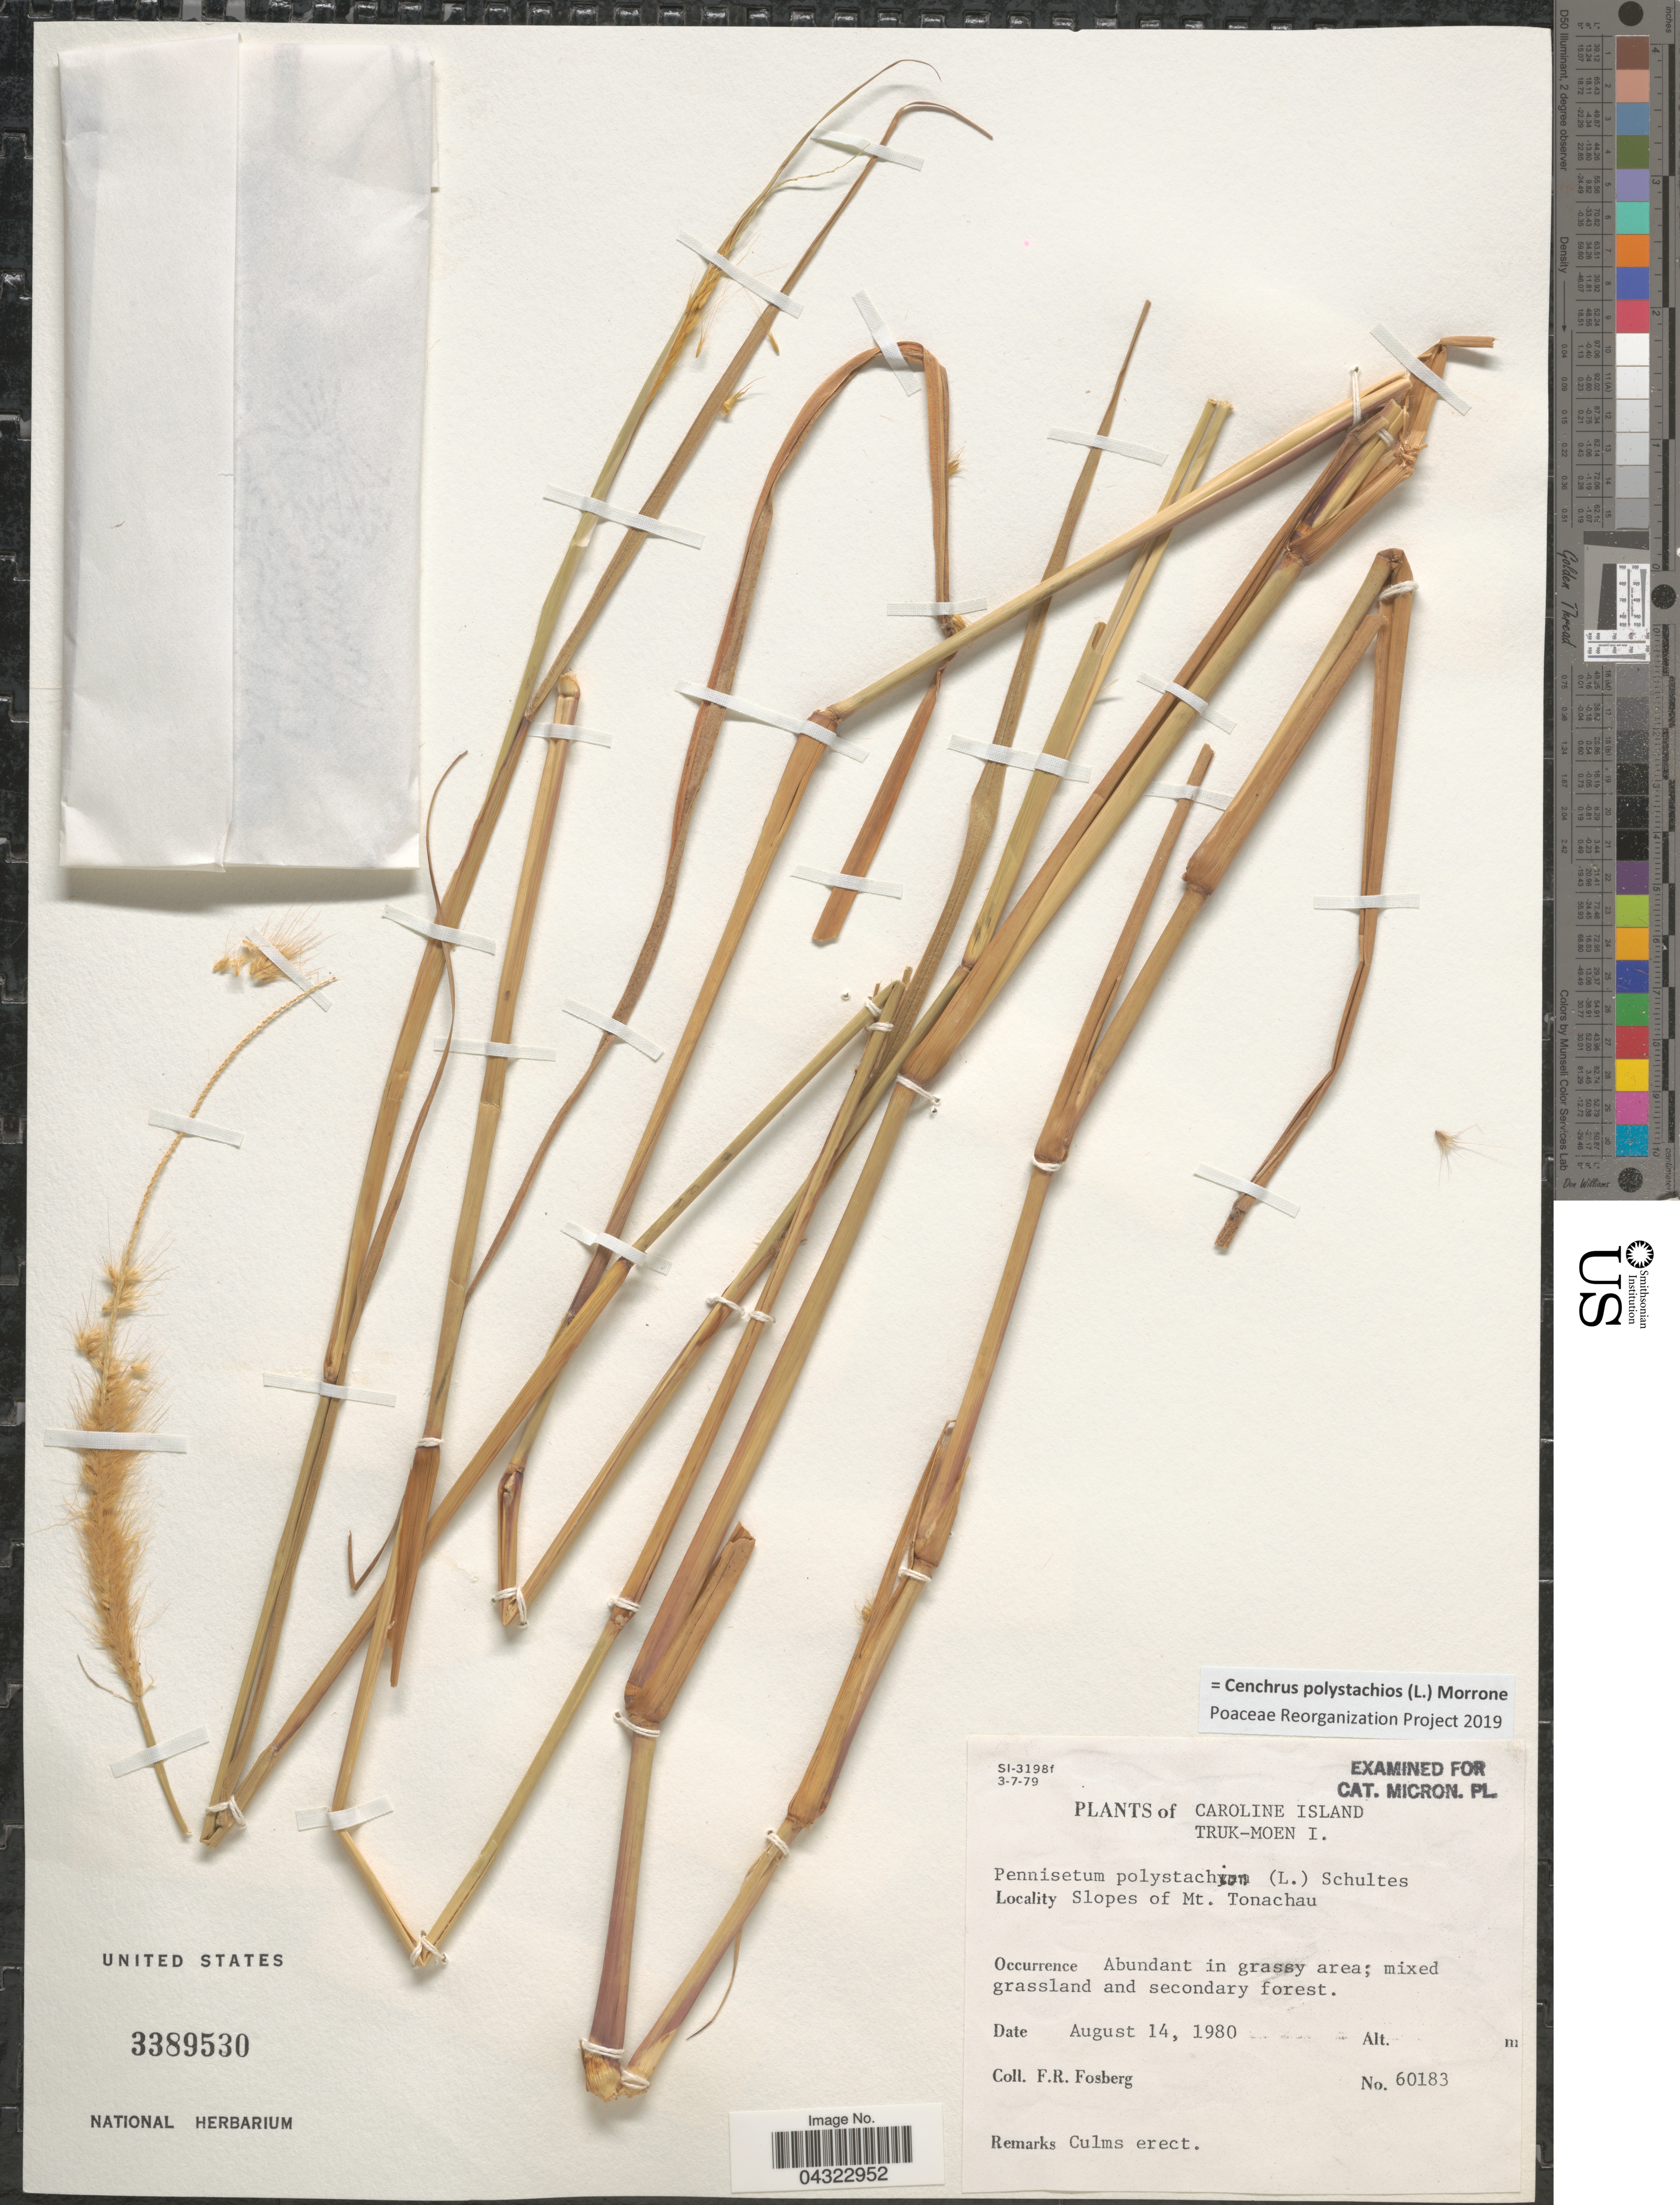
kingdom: Plantae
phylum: Tracheophyta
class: Liliopsida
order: Poales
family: Poaceae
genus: Cenchrus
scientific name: Cenchrus polystachios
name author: (L.) Morrone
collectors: F. R. Fosberg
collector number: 60183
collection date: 1980-08-14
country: Micronesia, Federated States of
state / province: Truk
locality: Caroline Island. Truk-Moen I. Slopes of Mt. Tonachau. Abundant in grassy area; mixed grassland and secondary forest.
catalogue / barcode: US 3389530